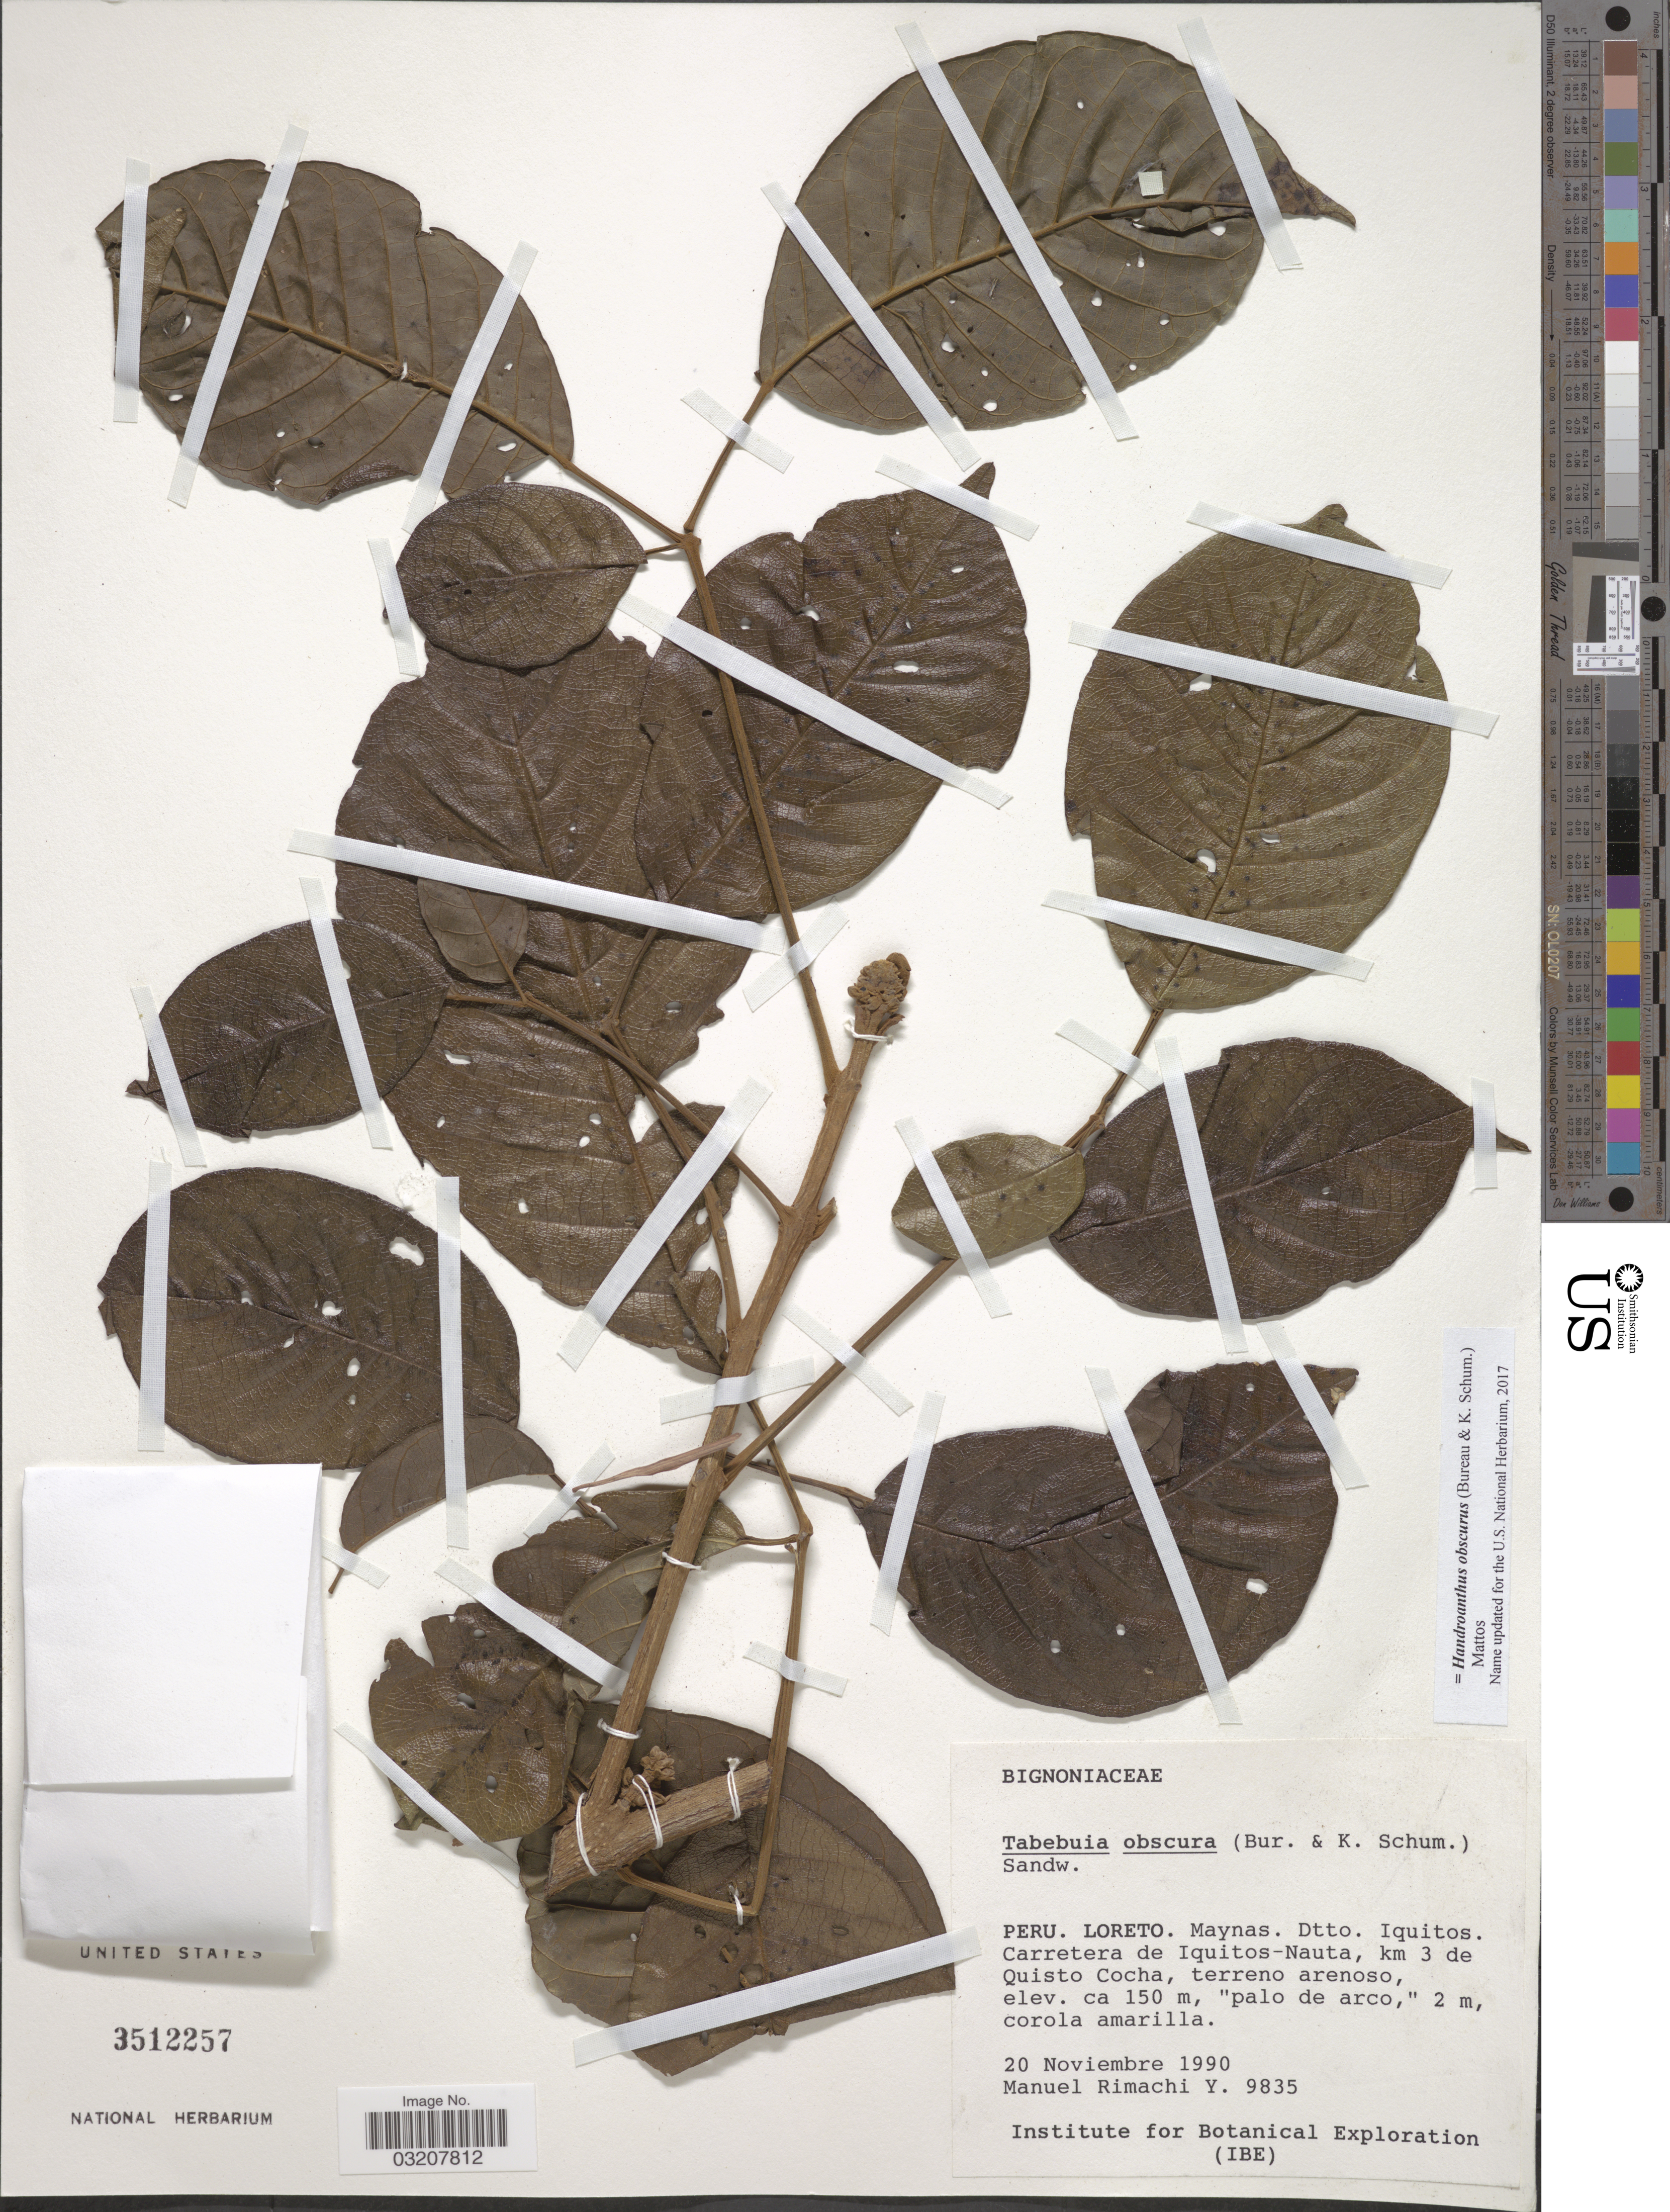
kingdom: Plantae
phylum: Tracheophyta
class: Magnoliopsida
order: Lamiales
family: Bignoniaceae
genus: Handroanthus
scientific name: Handroanthus obscurus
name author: (Bureau ex K. Schum.) Mattos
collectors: M. Rimachi Y.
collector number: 9835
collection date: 1990-11-20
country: Peru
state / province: Loreto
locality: Maynas. Dtto. Iquitos. Carretera de Iquitos-Nauta, km 3 de Quisto Cocha, terreno arenoso.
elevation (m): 150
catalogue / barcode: US 3512257